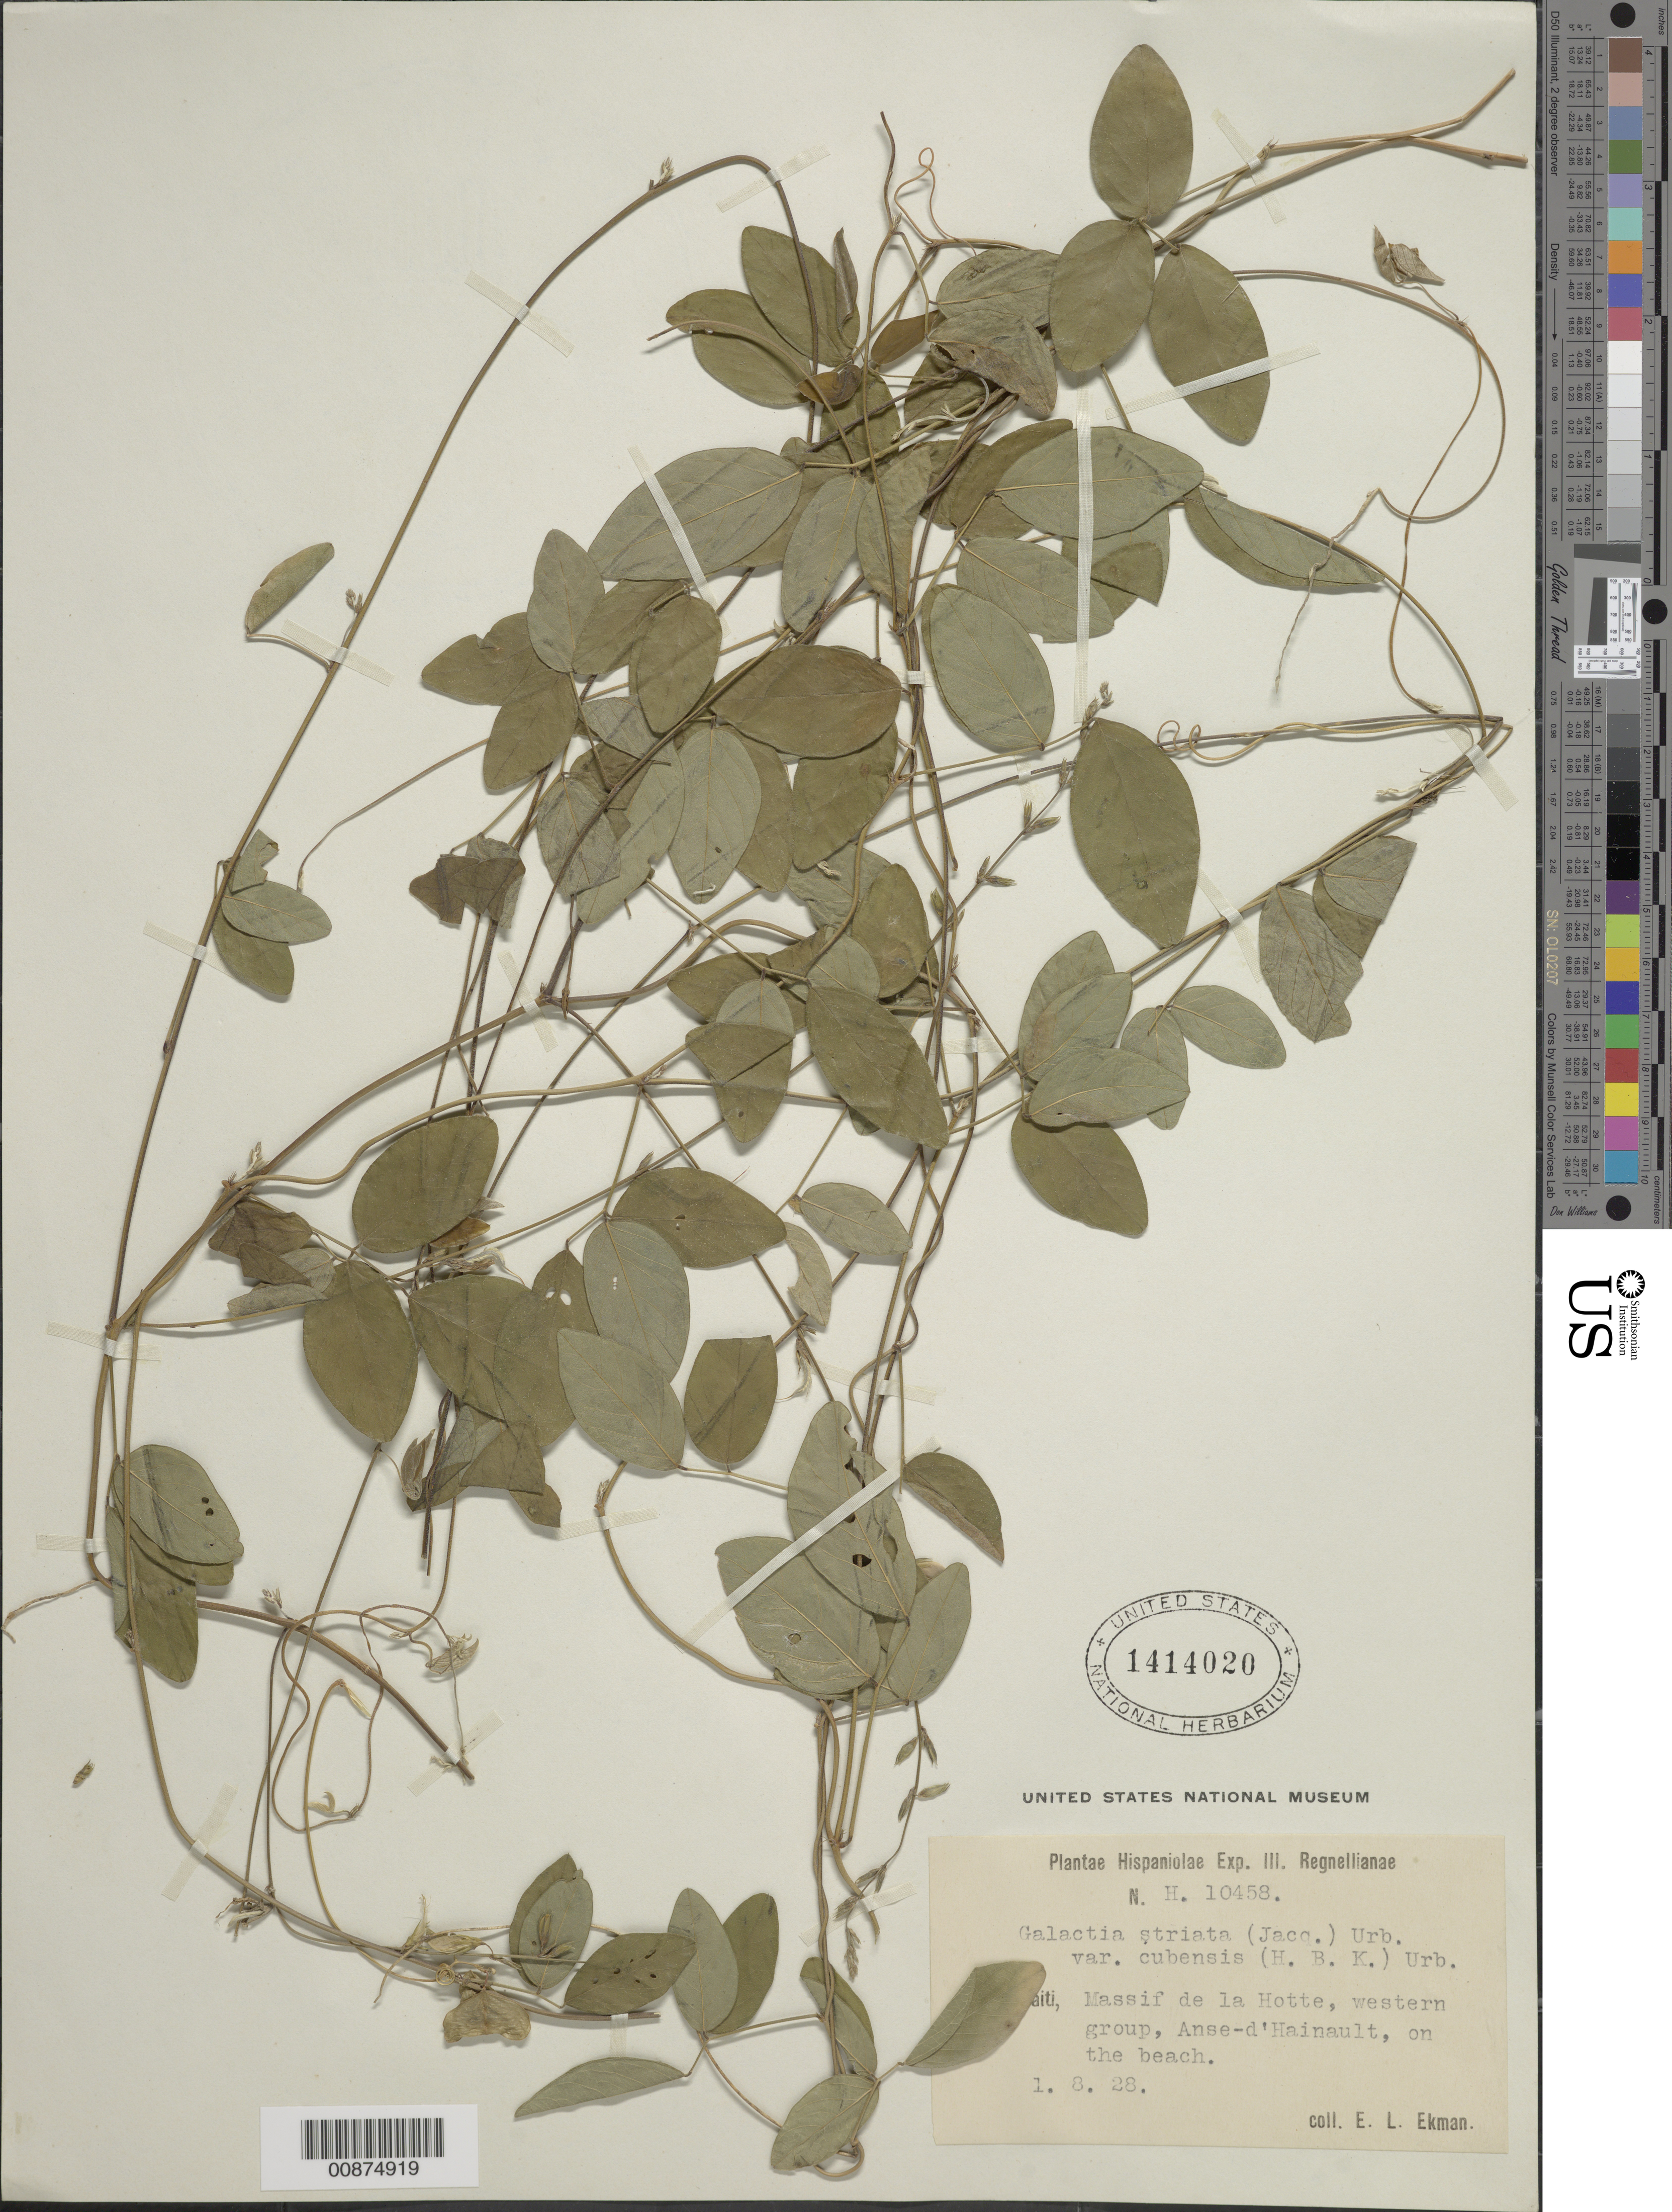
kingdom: Plantae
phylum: Tracheophyta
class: Magnoliopsida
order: Fabales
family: Fabaceae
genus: Galactia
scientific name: Galactia striata var. cubensis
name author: (Kunth) Urb.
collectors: E. L. Ekman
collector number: H 10458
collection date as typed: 01 Aug 1928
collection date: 1928-08-01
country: Haiti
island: Hispaniola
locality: Massif de la Hotte, western group, Anse-d'Hainault.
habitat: On the beach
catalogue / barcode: US 1414020